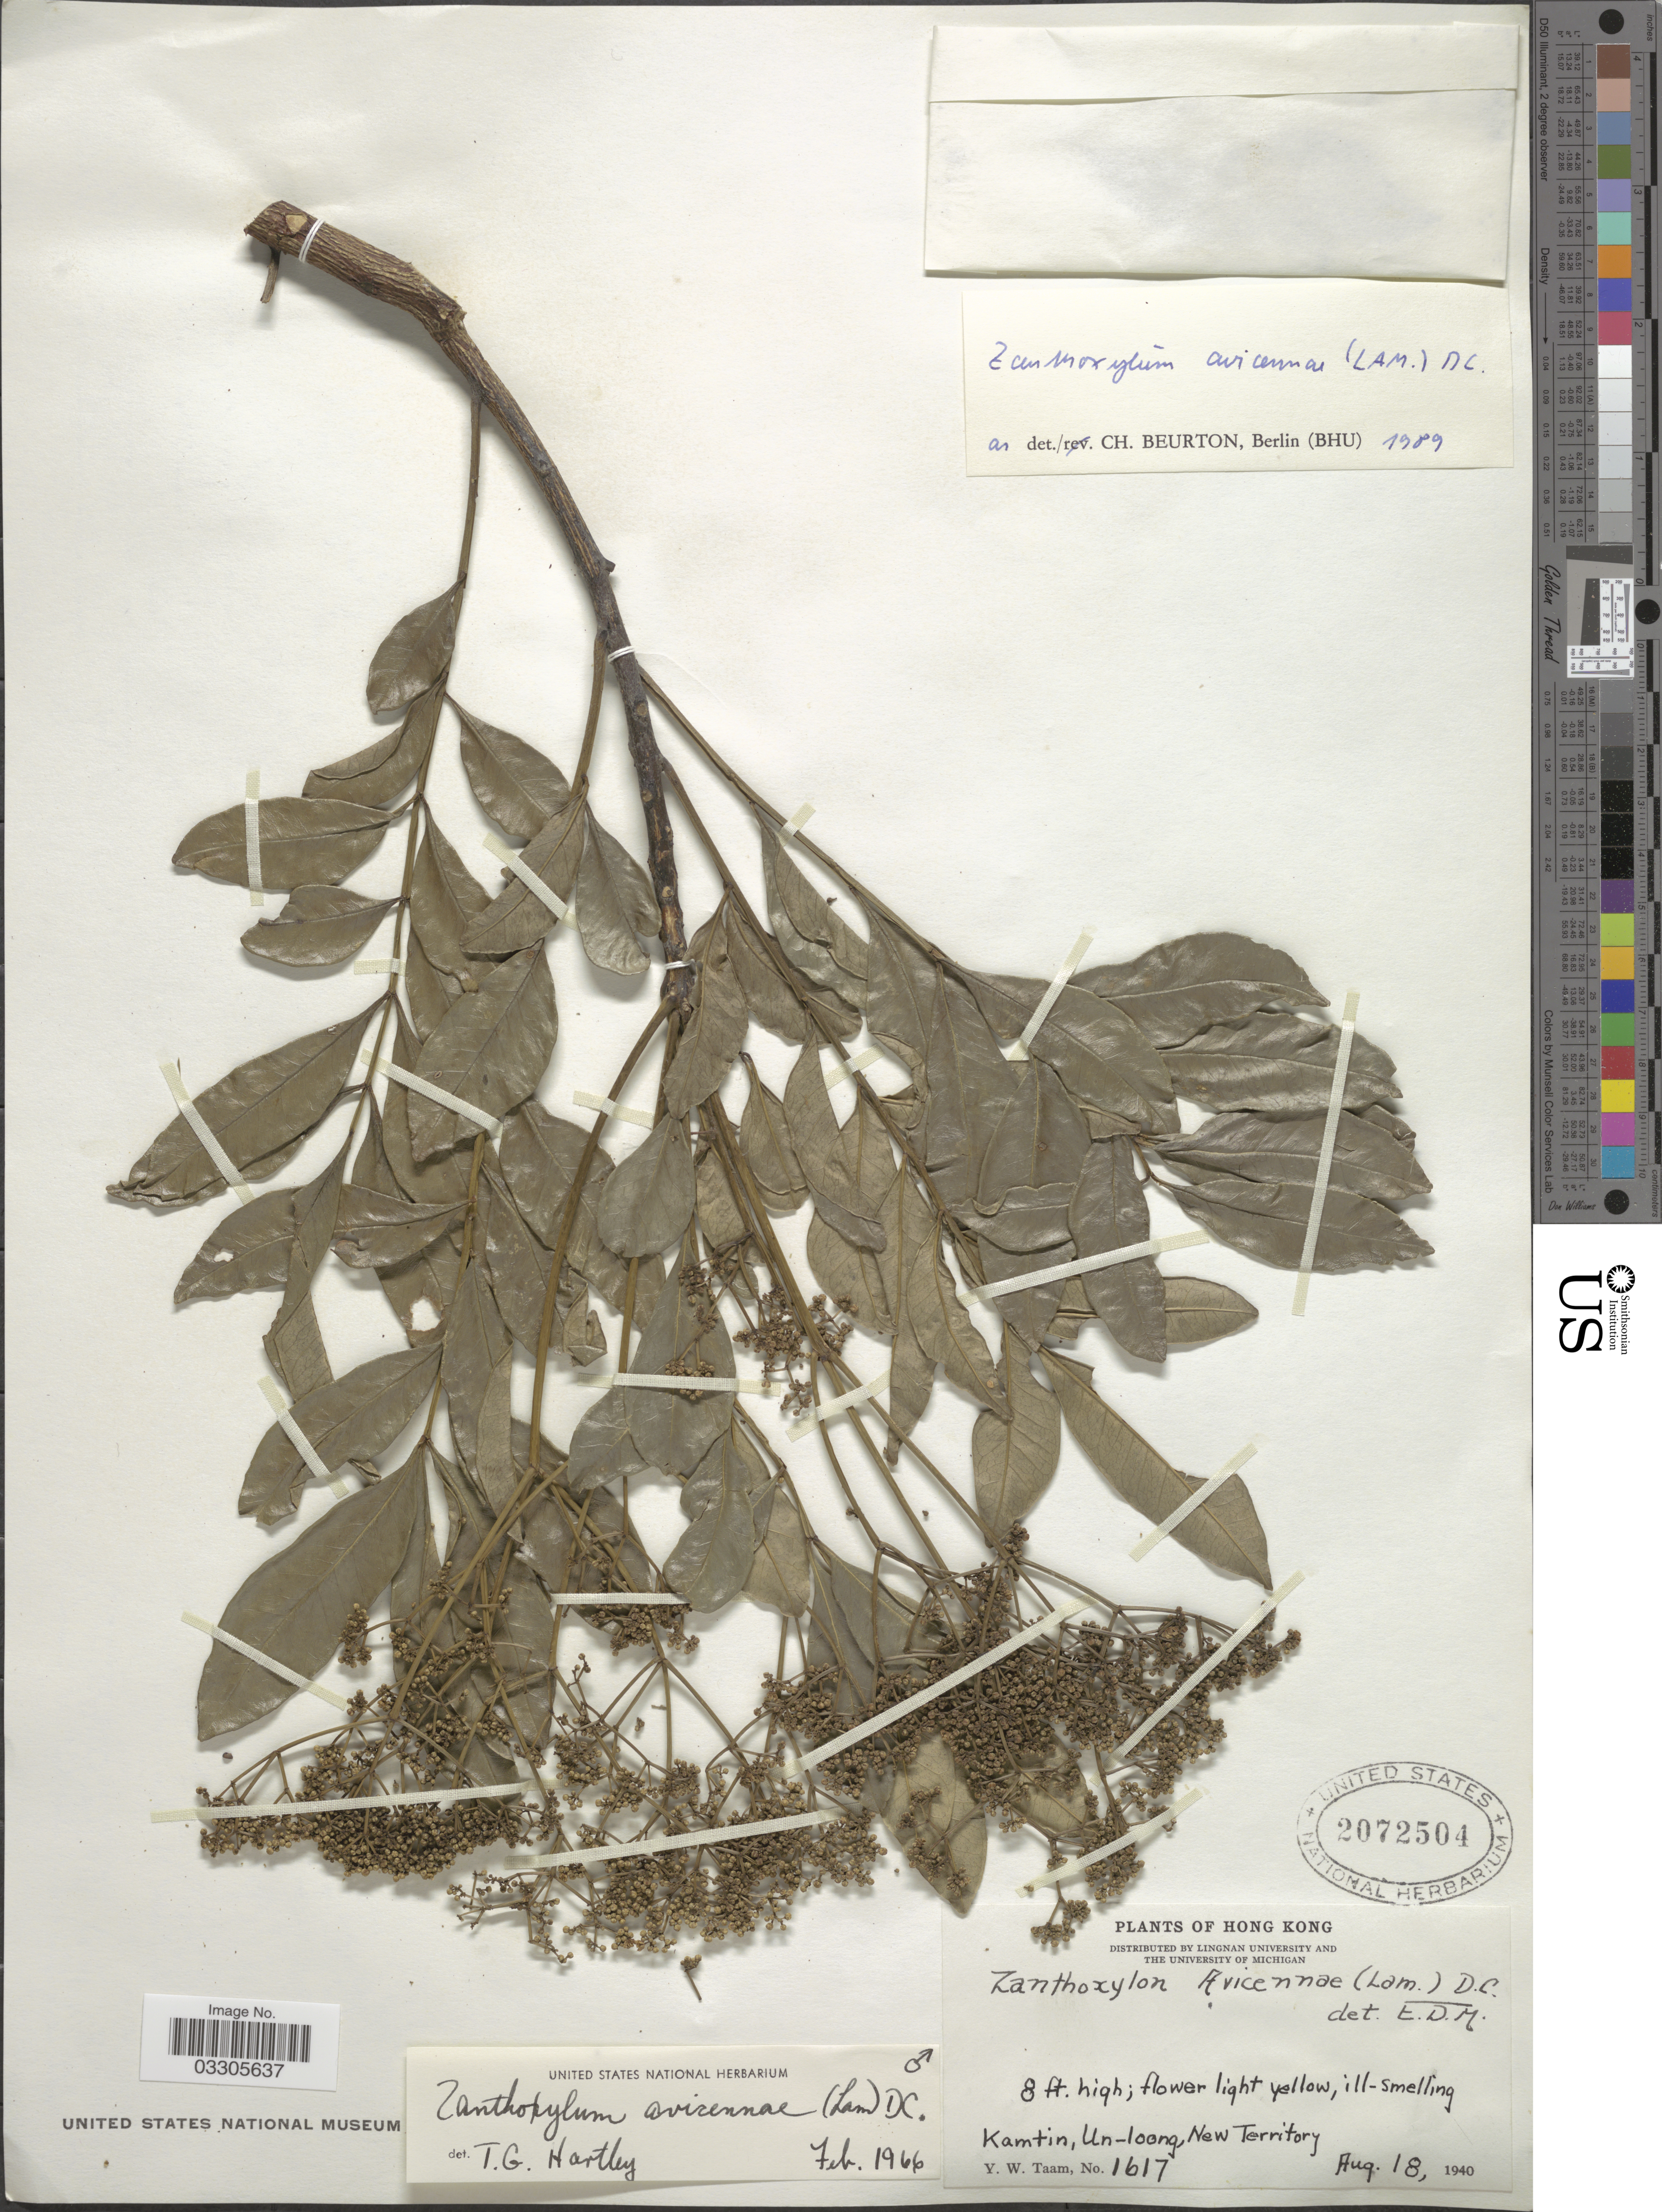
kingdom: Plantae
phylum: Tracheophyta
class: Magnoliopsida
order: Sapindales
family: Rutaceae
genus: Zanthoxylum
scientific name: Zanthoxylum avicennae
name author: (Lam.) DC.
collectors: Y. W. Taam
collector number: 1617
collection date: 1940-08-18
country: China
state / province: Hong Kong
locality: Kamtin, Un-loong, New Territory.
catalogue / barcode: US 2072504